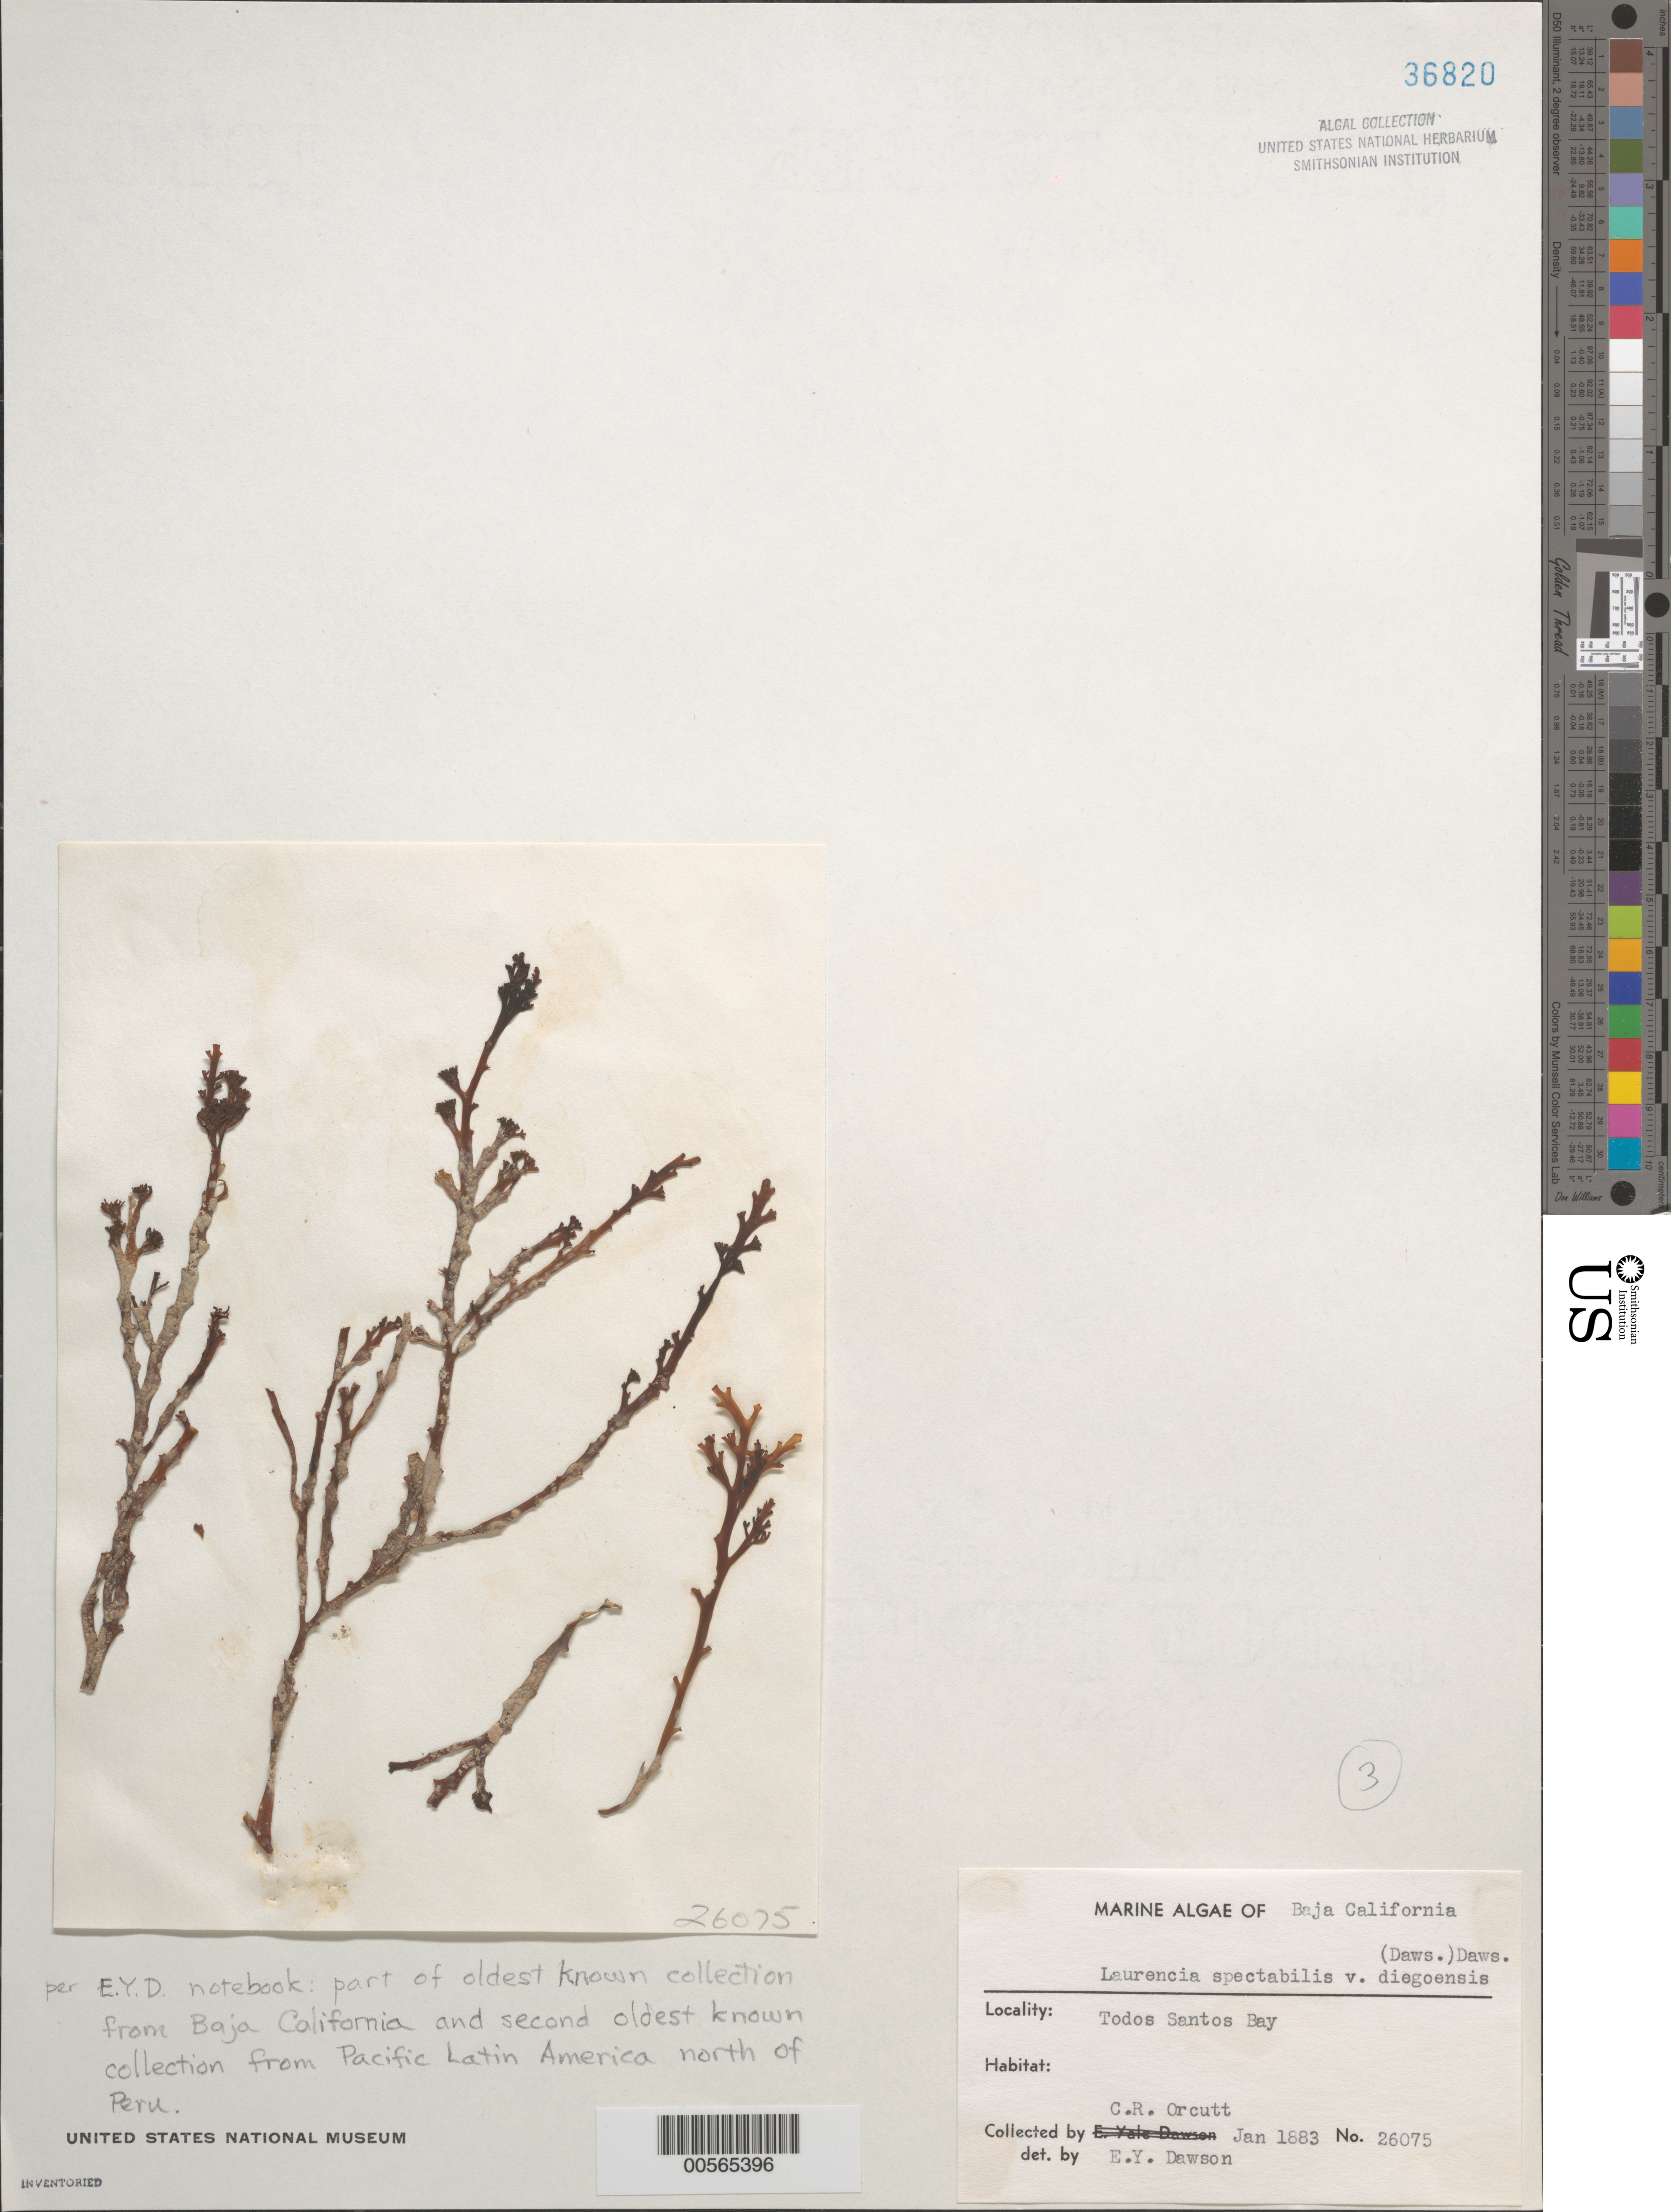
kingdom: Plantae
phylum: Rhodophyta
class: Florideophyceae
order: Ceramiales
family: Rhodomelaceae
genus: Osmundea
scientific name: Osmundea spectabilis var. diegoensis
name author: (E.Y. Dawson) K.W. Nam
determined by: Algae name updating Project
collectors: C. R. Orcutt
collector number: EYD 26075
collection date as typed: Jan 1883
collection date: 1883-01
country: Mexico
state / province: Baja California Sur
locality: Bahia de Todos Santos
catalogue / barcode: US 36820